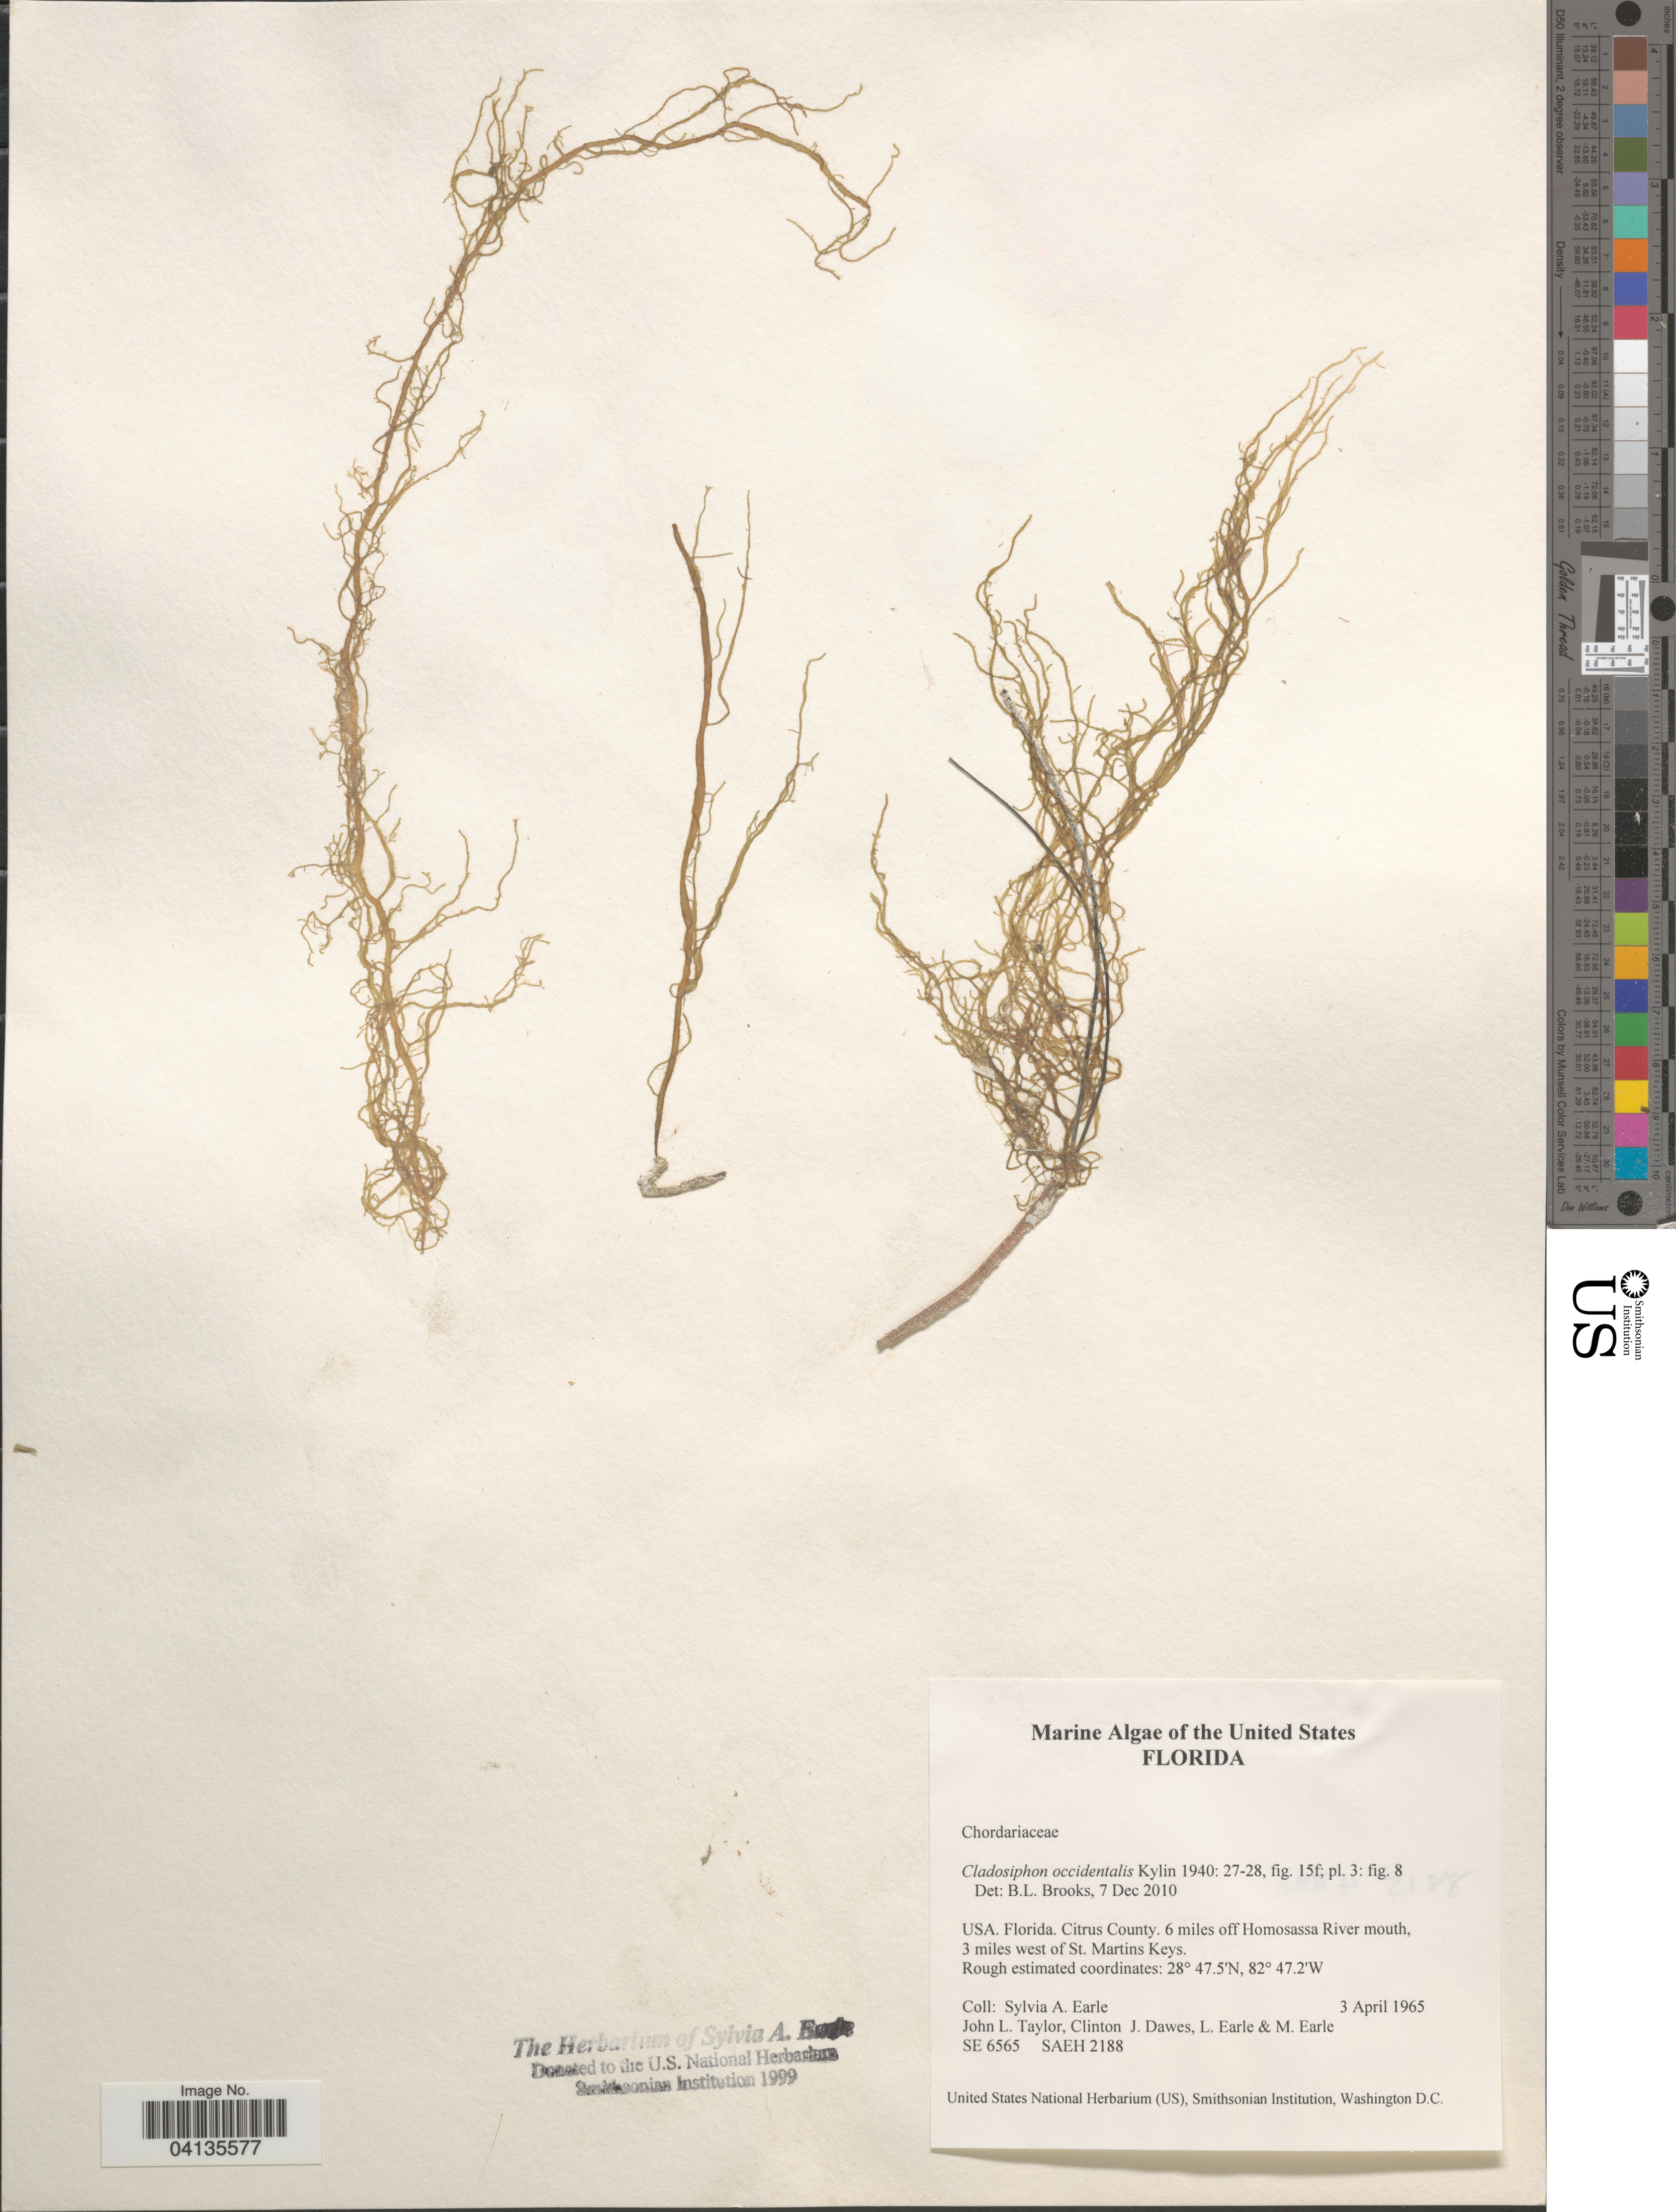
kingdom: Chromista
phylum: Ochrophyta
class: Phaeophyceae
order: Ectocarpales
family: Chordariaceae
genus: Cladosiphon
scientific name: Cladosiphon occidentalis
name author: Kylin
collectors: S. A. Earle, J. L. Taylor, J. Dawes, L. Earle & M. Earle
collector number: SE6565/SAEH2188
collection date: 1965-04-03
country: United States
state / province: Florida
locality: Citrus County. 6 miles off Homosassa River mouth, 3 miles west of St. Martins Keys.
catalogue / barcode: US 238610